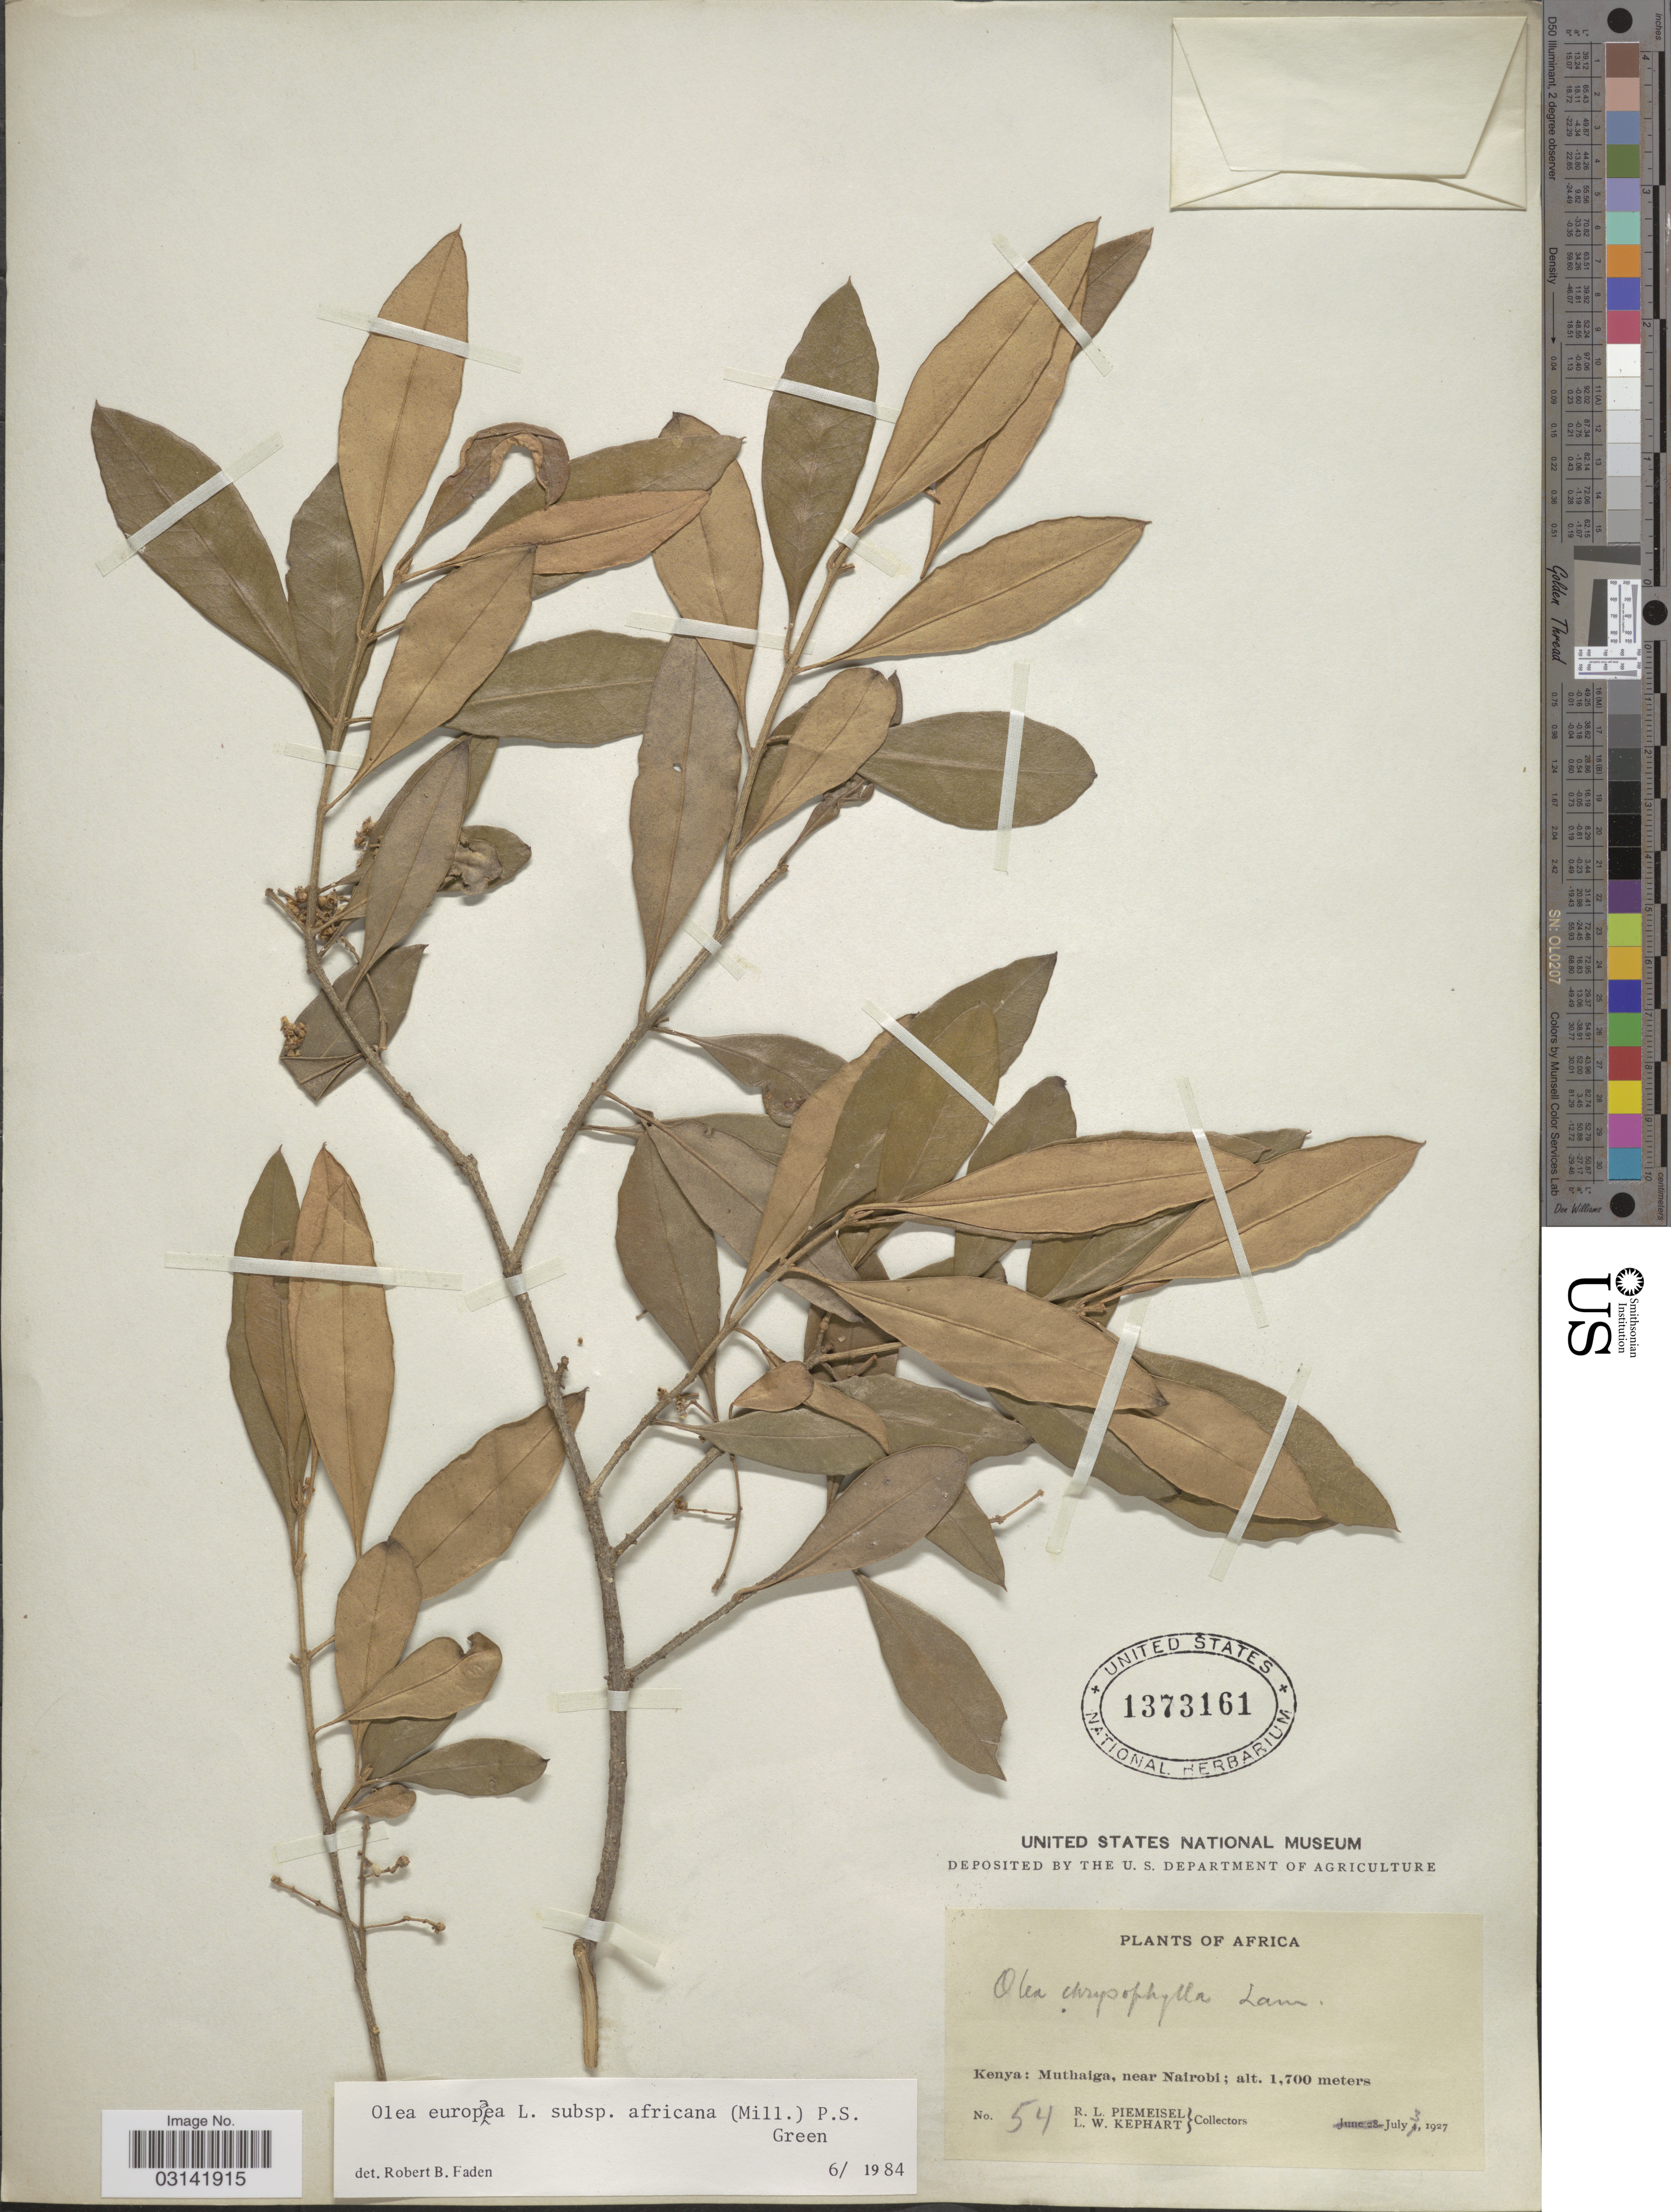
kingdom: Plantae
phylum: Tracheophyta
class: Magnoliopsida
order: Lamiales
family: Oleaceae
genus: Olea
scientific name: Olea africana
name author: Mill.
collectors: R. L. Piemeisel & L. W. Kephart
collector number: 54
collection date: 1927-07-03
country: Kenya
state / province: Nairobi Area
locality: Kenya: Muthaiga, near Nairobi.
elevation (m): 1700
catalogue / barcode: US 1373161